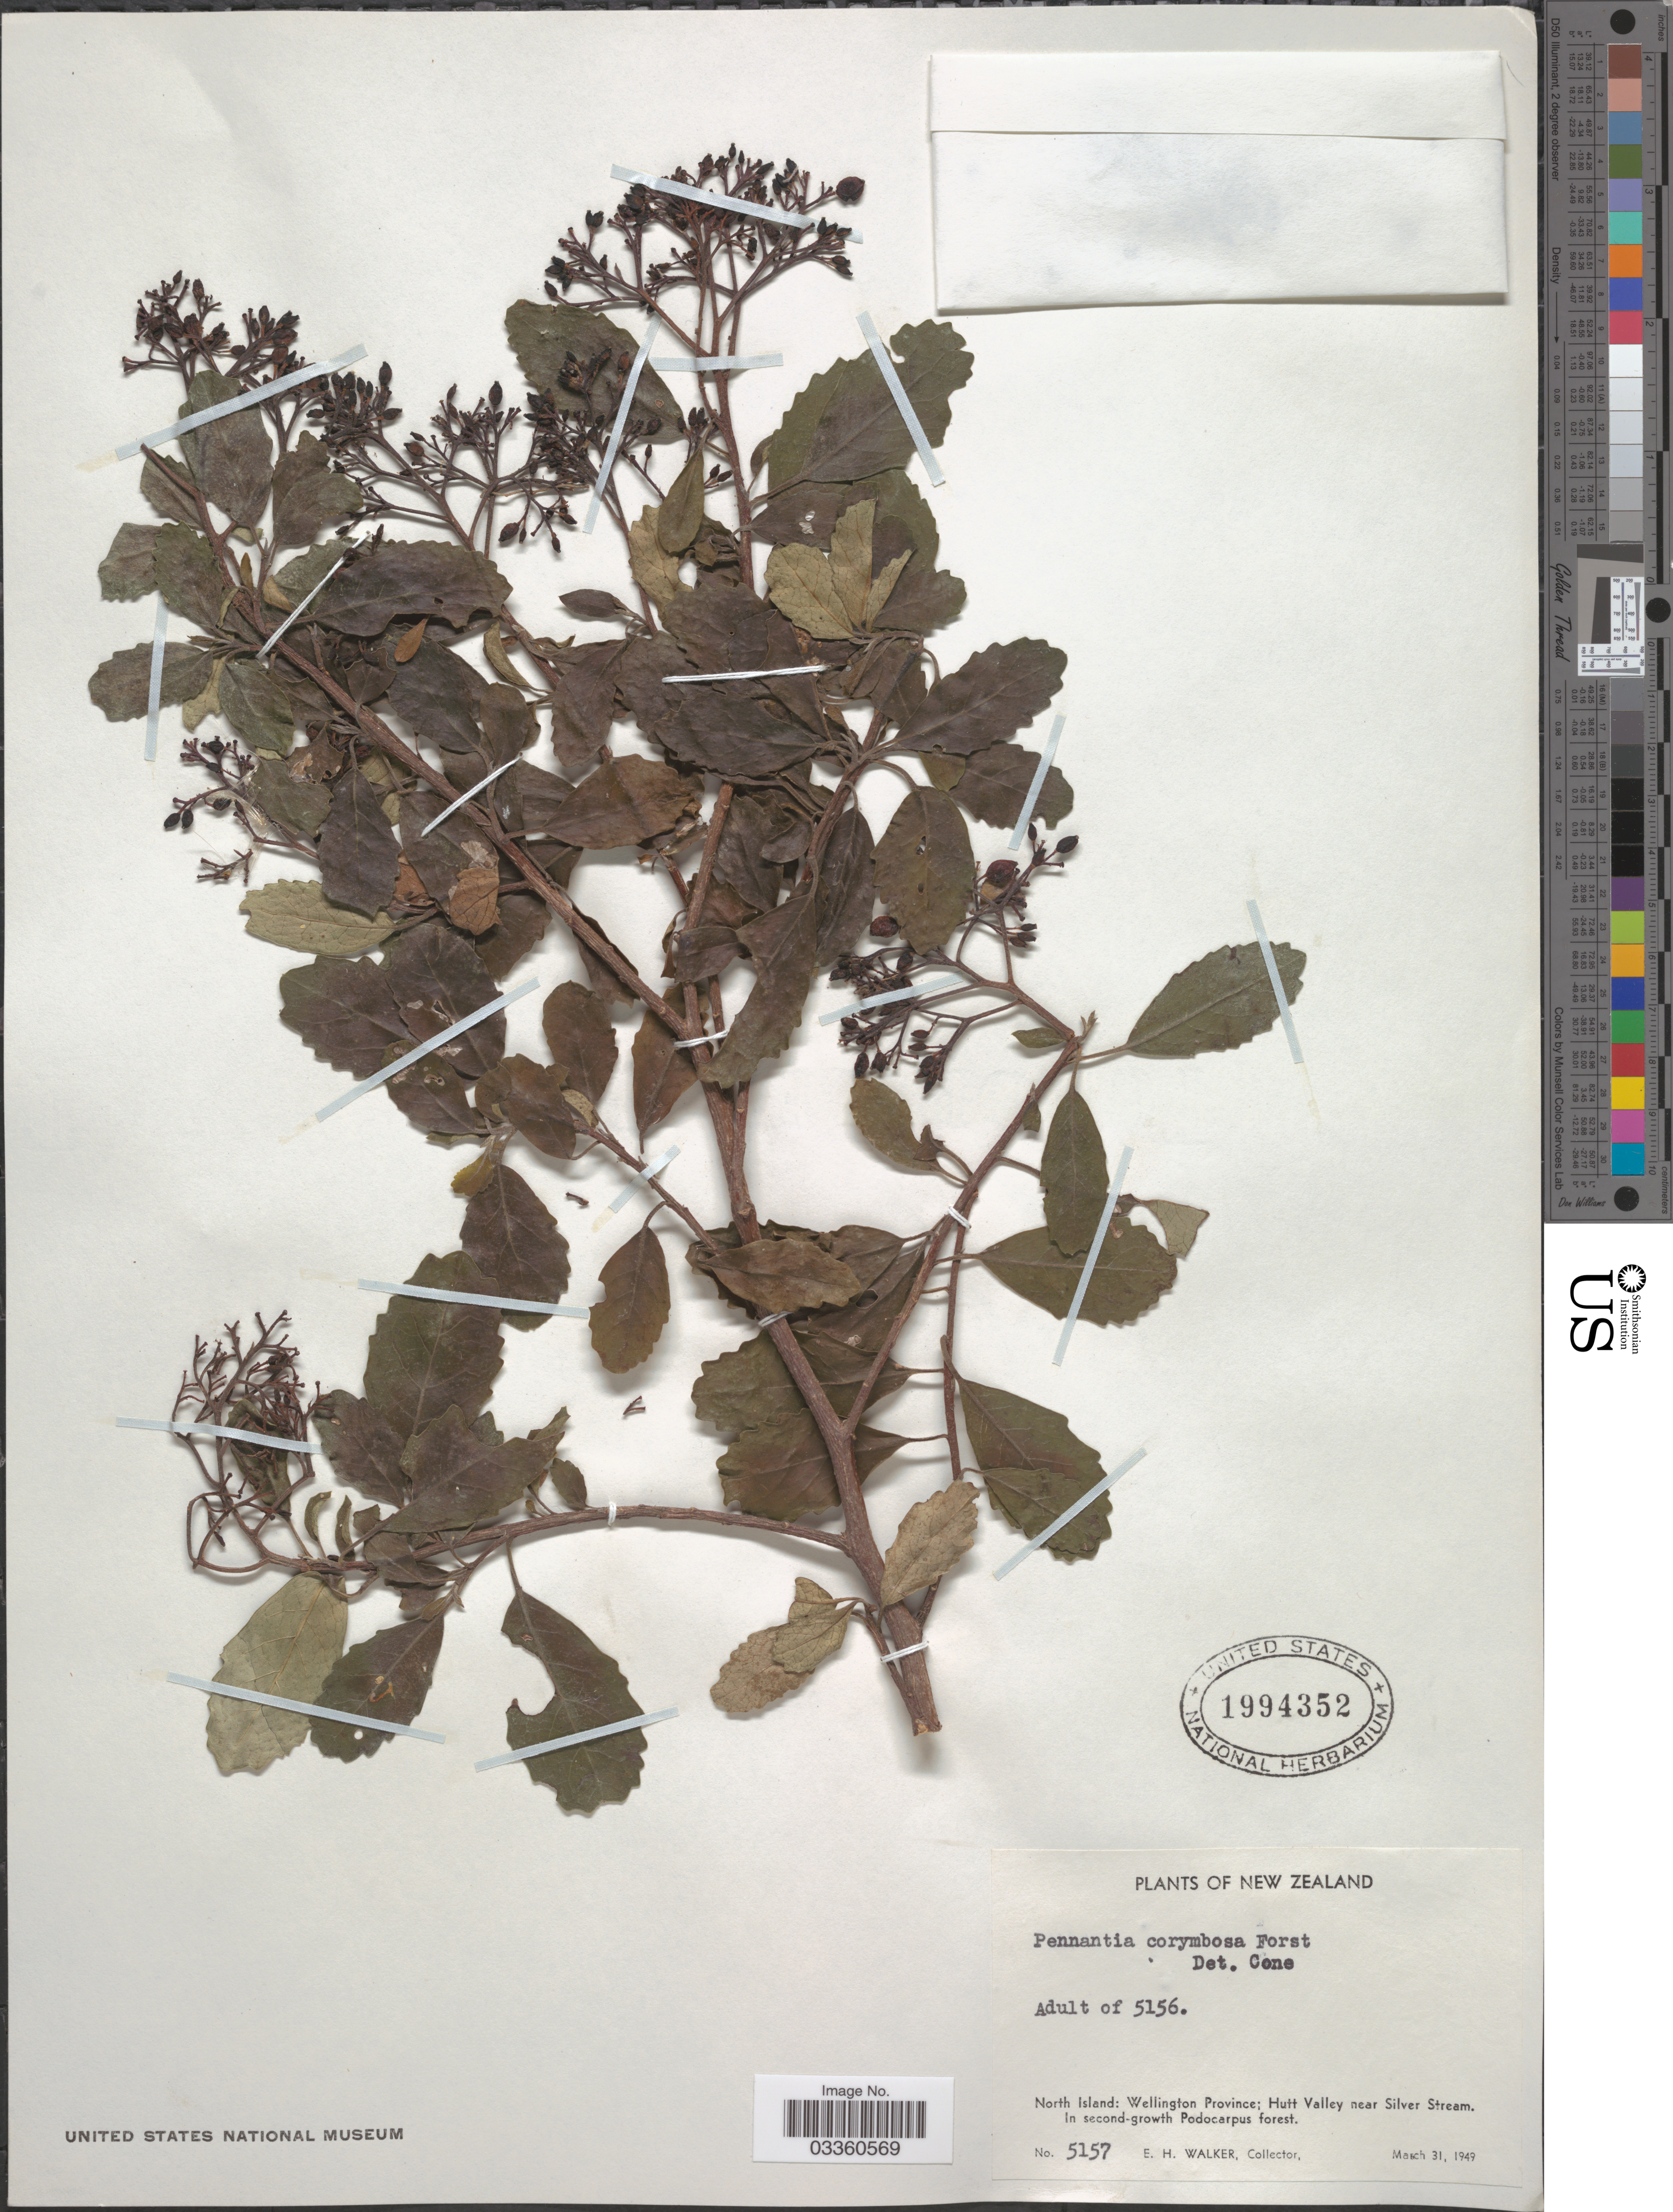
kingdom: Plantae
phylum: Tracheophyta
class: Magnoliopsida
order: Apiales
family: Pennantiaceae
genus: Pennantia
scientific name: Pennantia corymbosa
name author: J.R. Forst. & G. Forst.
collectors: E. H. Walker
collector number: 5157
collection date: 1949-03-31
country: New Zealand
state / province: Wellington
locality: North Island: Wellington Province; Hutt Valley near Silver Stream.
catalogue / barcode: US 1994352